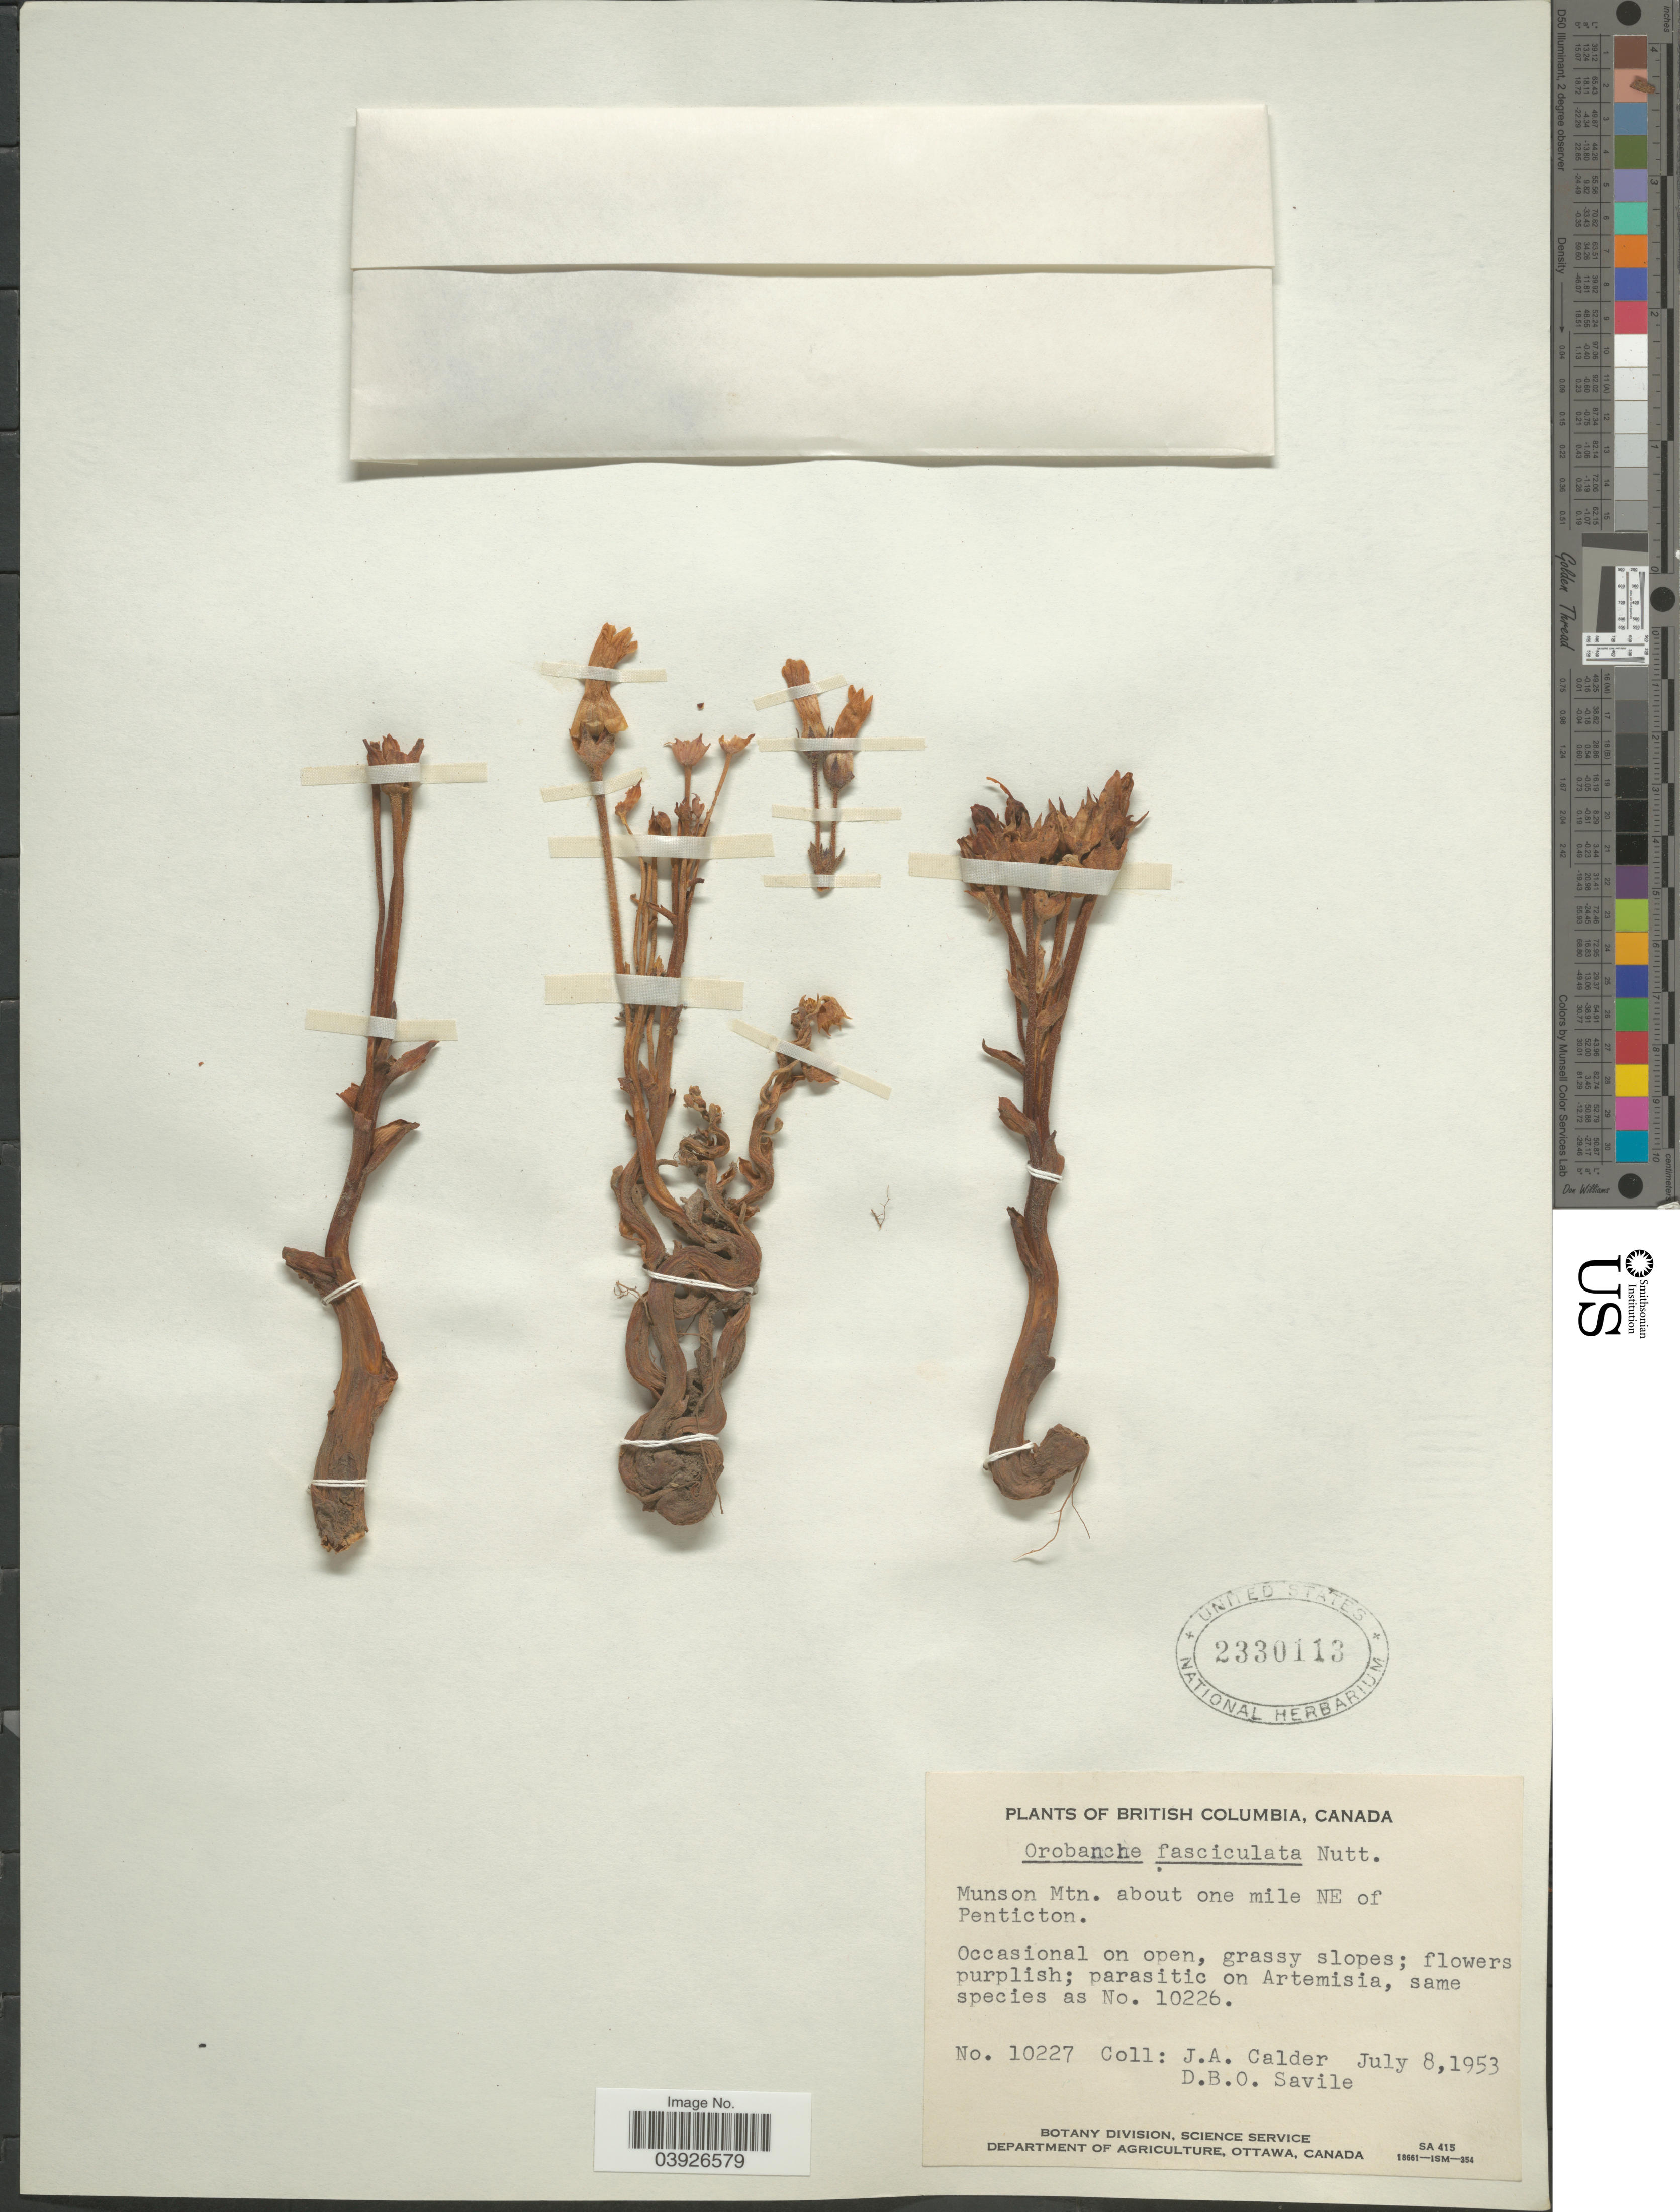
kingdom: Plantae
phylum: Tracheophyta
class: Magnoliopsida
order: Lamiales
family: Orobanchaceae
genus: Aphyllon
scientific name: Aphyllon fasciculatum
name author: (Nutt.) Torr. & A. Gray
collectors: J. A. Calder & D. Savile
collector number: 10227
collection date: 1953-07-08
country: Canada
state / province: British Columbia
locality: Munson Mtn. about one mile NE of Penticton.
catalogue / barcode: US 2330113